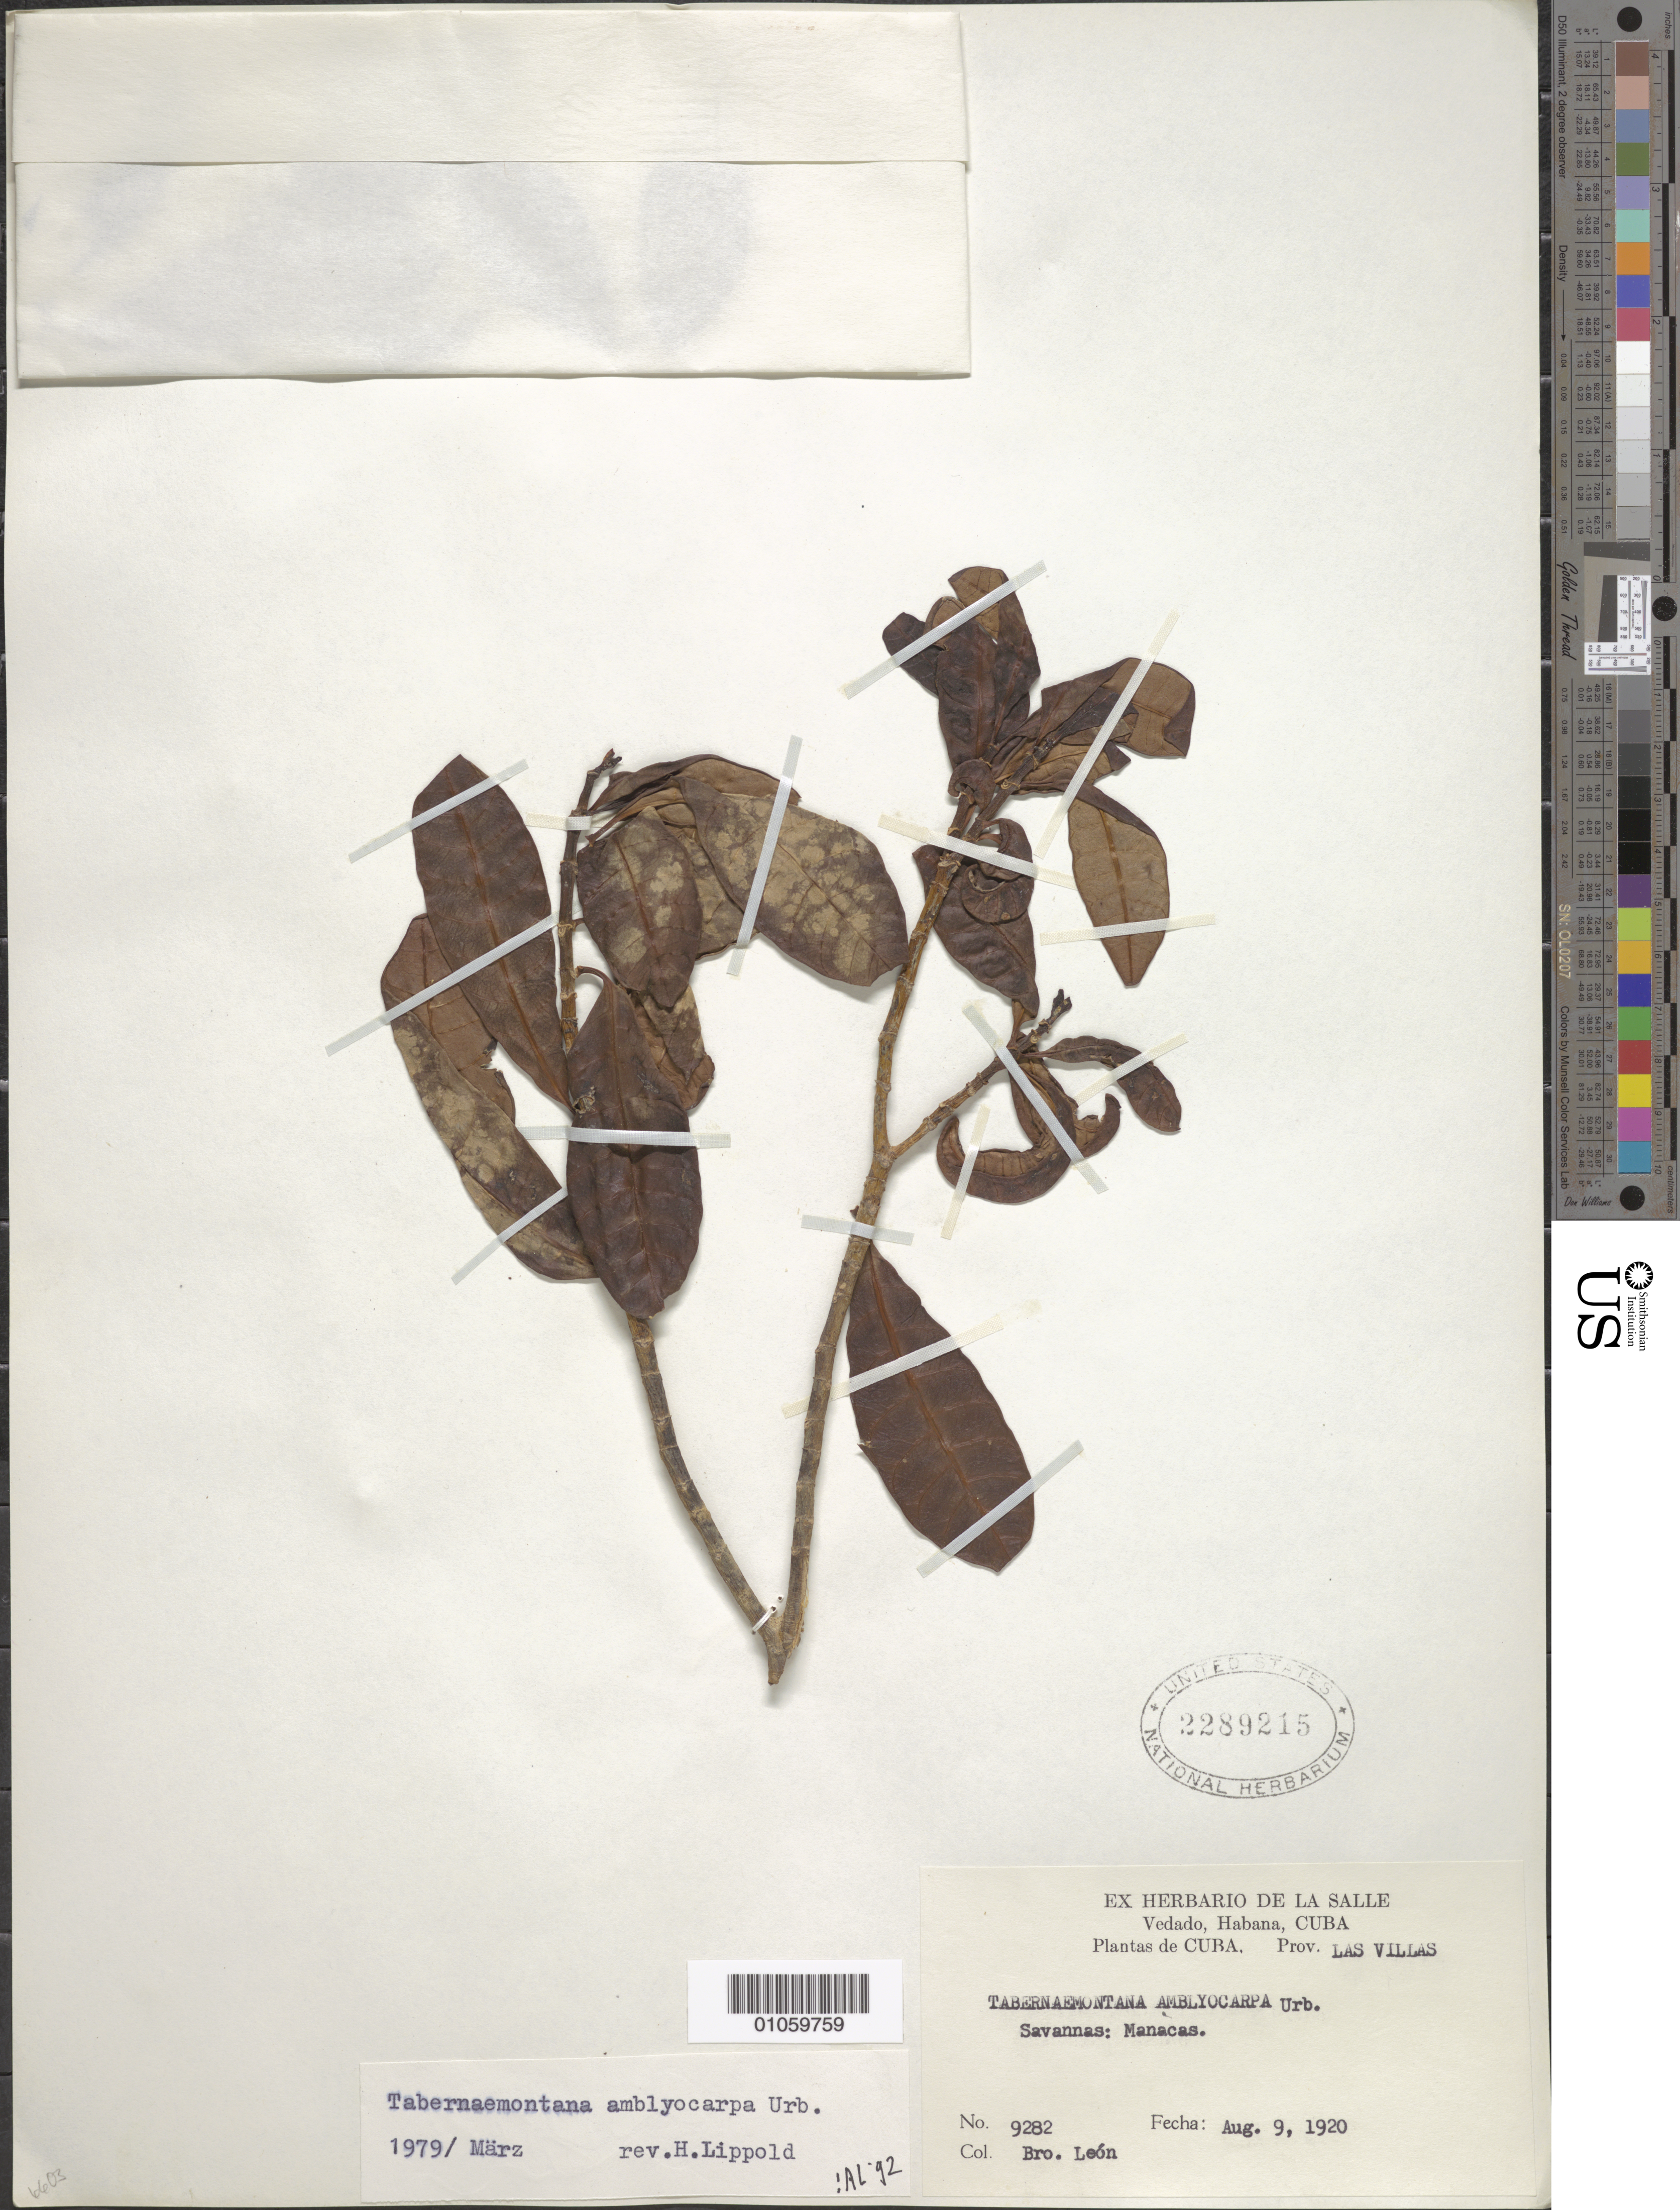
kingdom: Plantae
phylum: Tracheophyta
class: Magnoliopsida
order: Gentianales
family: Apocynaceae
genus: Tabernaemontana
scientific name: Tabernaemontana amblyocarpa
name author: Urb.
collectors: Bro. León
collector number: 9282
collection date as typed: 09 Aug 1920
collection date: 1920-08-09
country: Cuba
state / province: Las Villas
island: Cuba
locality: Savannas: Manacas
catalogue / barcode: US 2289215